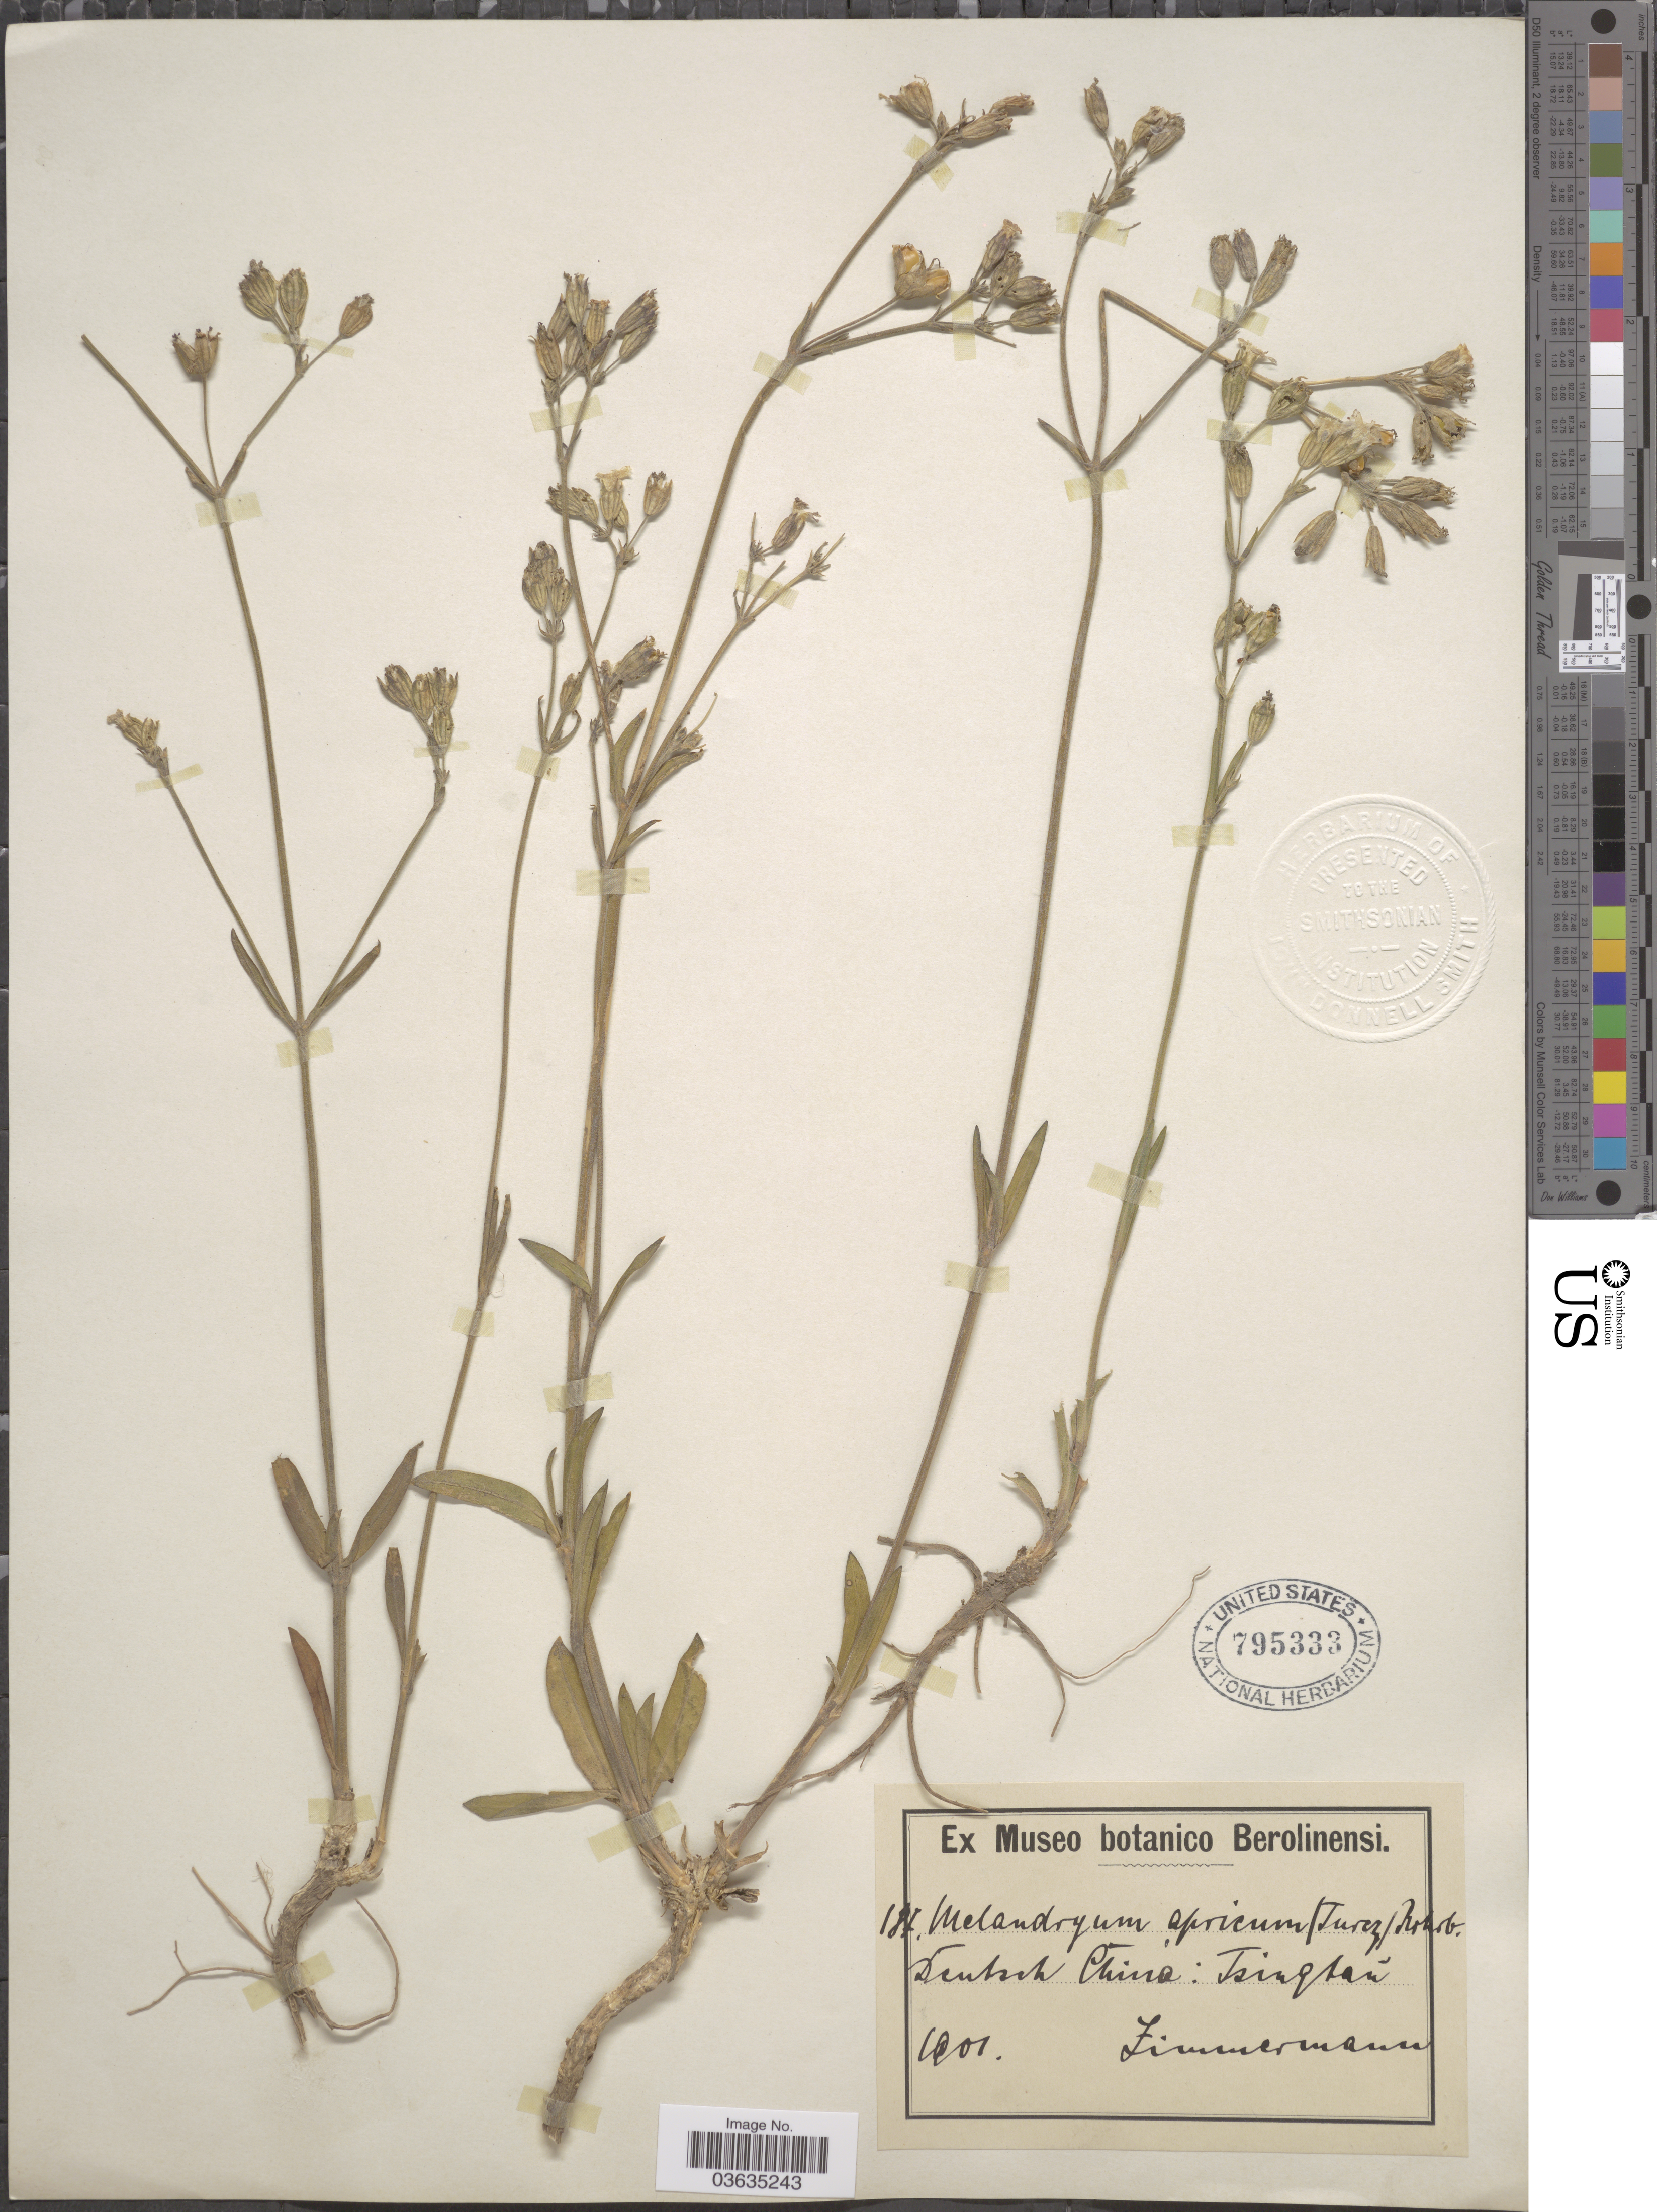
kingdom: Plantae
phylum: Tracheophyta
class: Magnoliopsida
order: Caryophyllales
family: Caryophyllaceae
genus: Silene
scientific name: Silene aprica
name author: Turcz. ex Fisch. & C.A. Mey.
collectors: -. Zimmermann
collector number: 187*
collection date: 1901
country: China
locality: Deutsch China: Tsingtan.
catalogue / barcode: US 795333